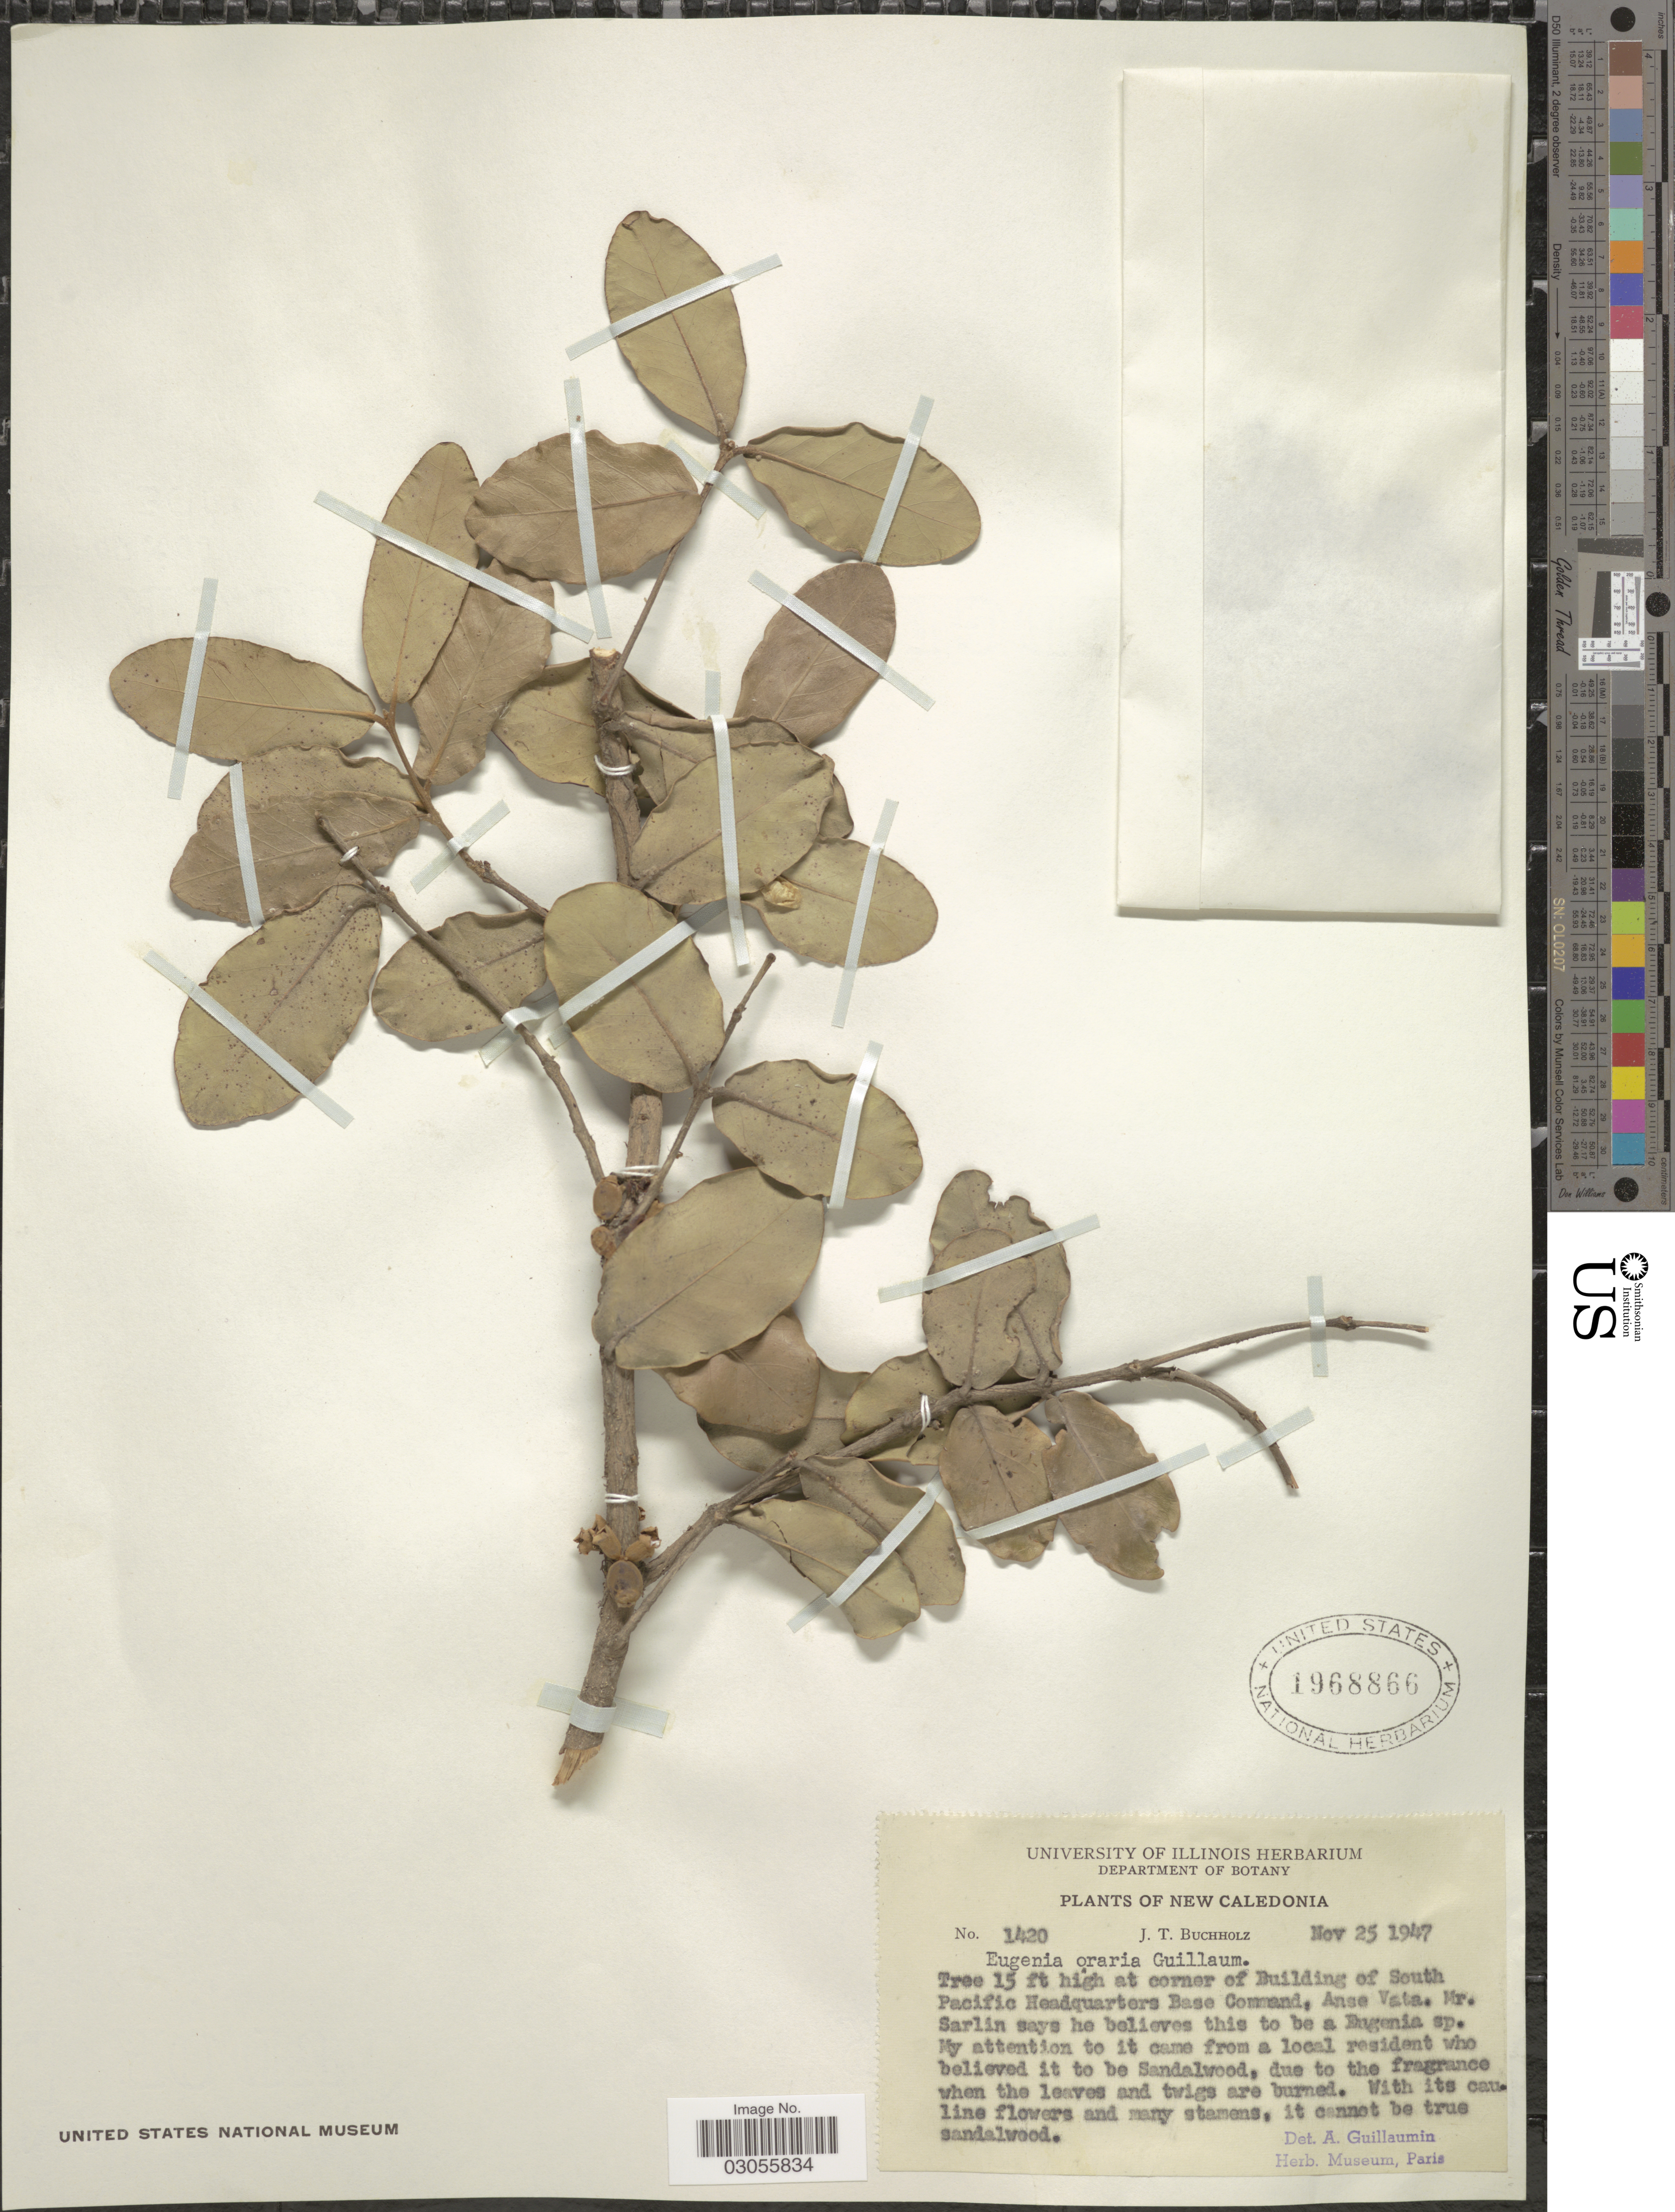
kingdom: Plantae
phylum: Tracheophyta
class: Magnoliopsida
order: Myrtales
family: Myrtaceae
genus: Eugenia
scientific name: Eugenia littoralis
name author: Pancher ex Brongn. & Gris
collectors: J. Buccholz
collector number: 1420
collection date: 1947-11-25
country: New Caledonia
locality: At corner of Building of South Pacific Headquarters Base Command, Anse Vata.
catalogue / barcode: US 1968866